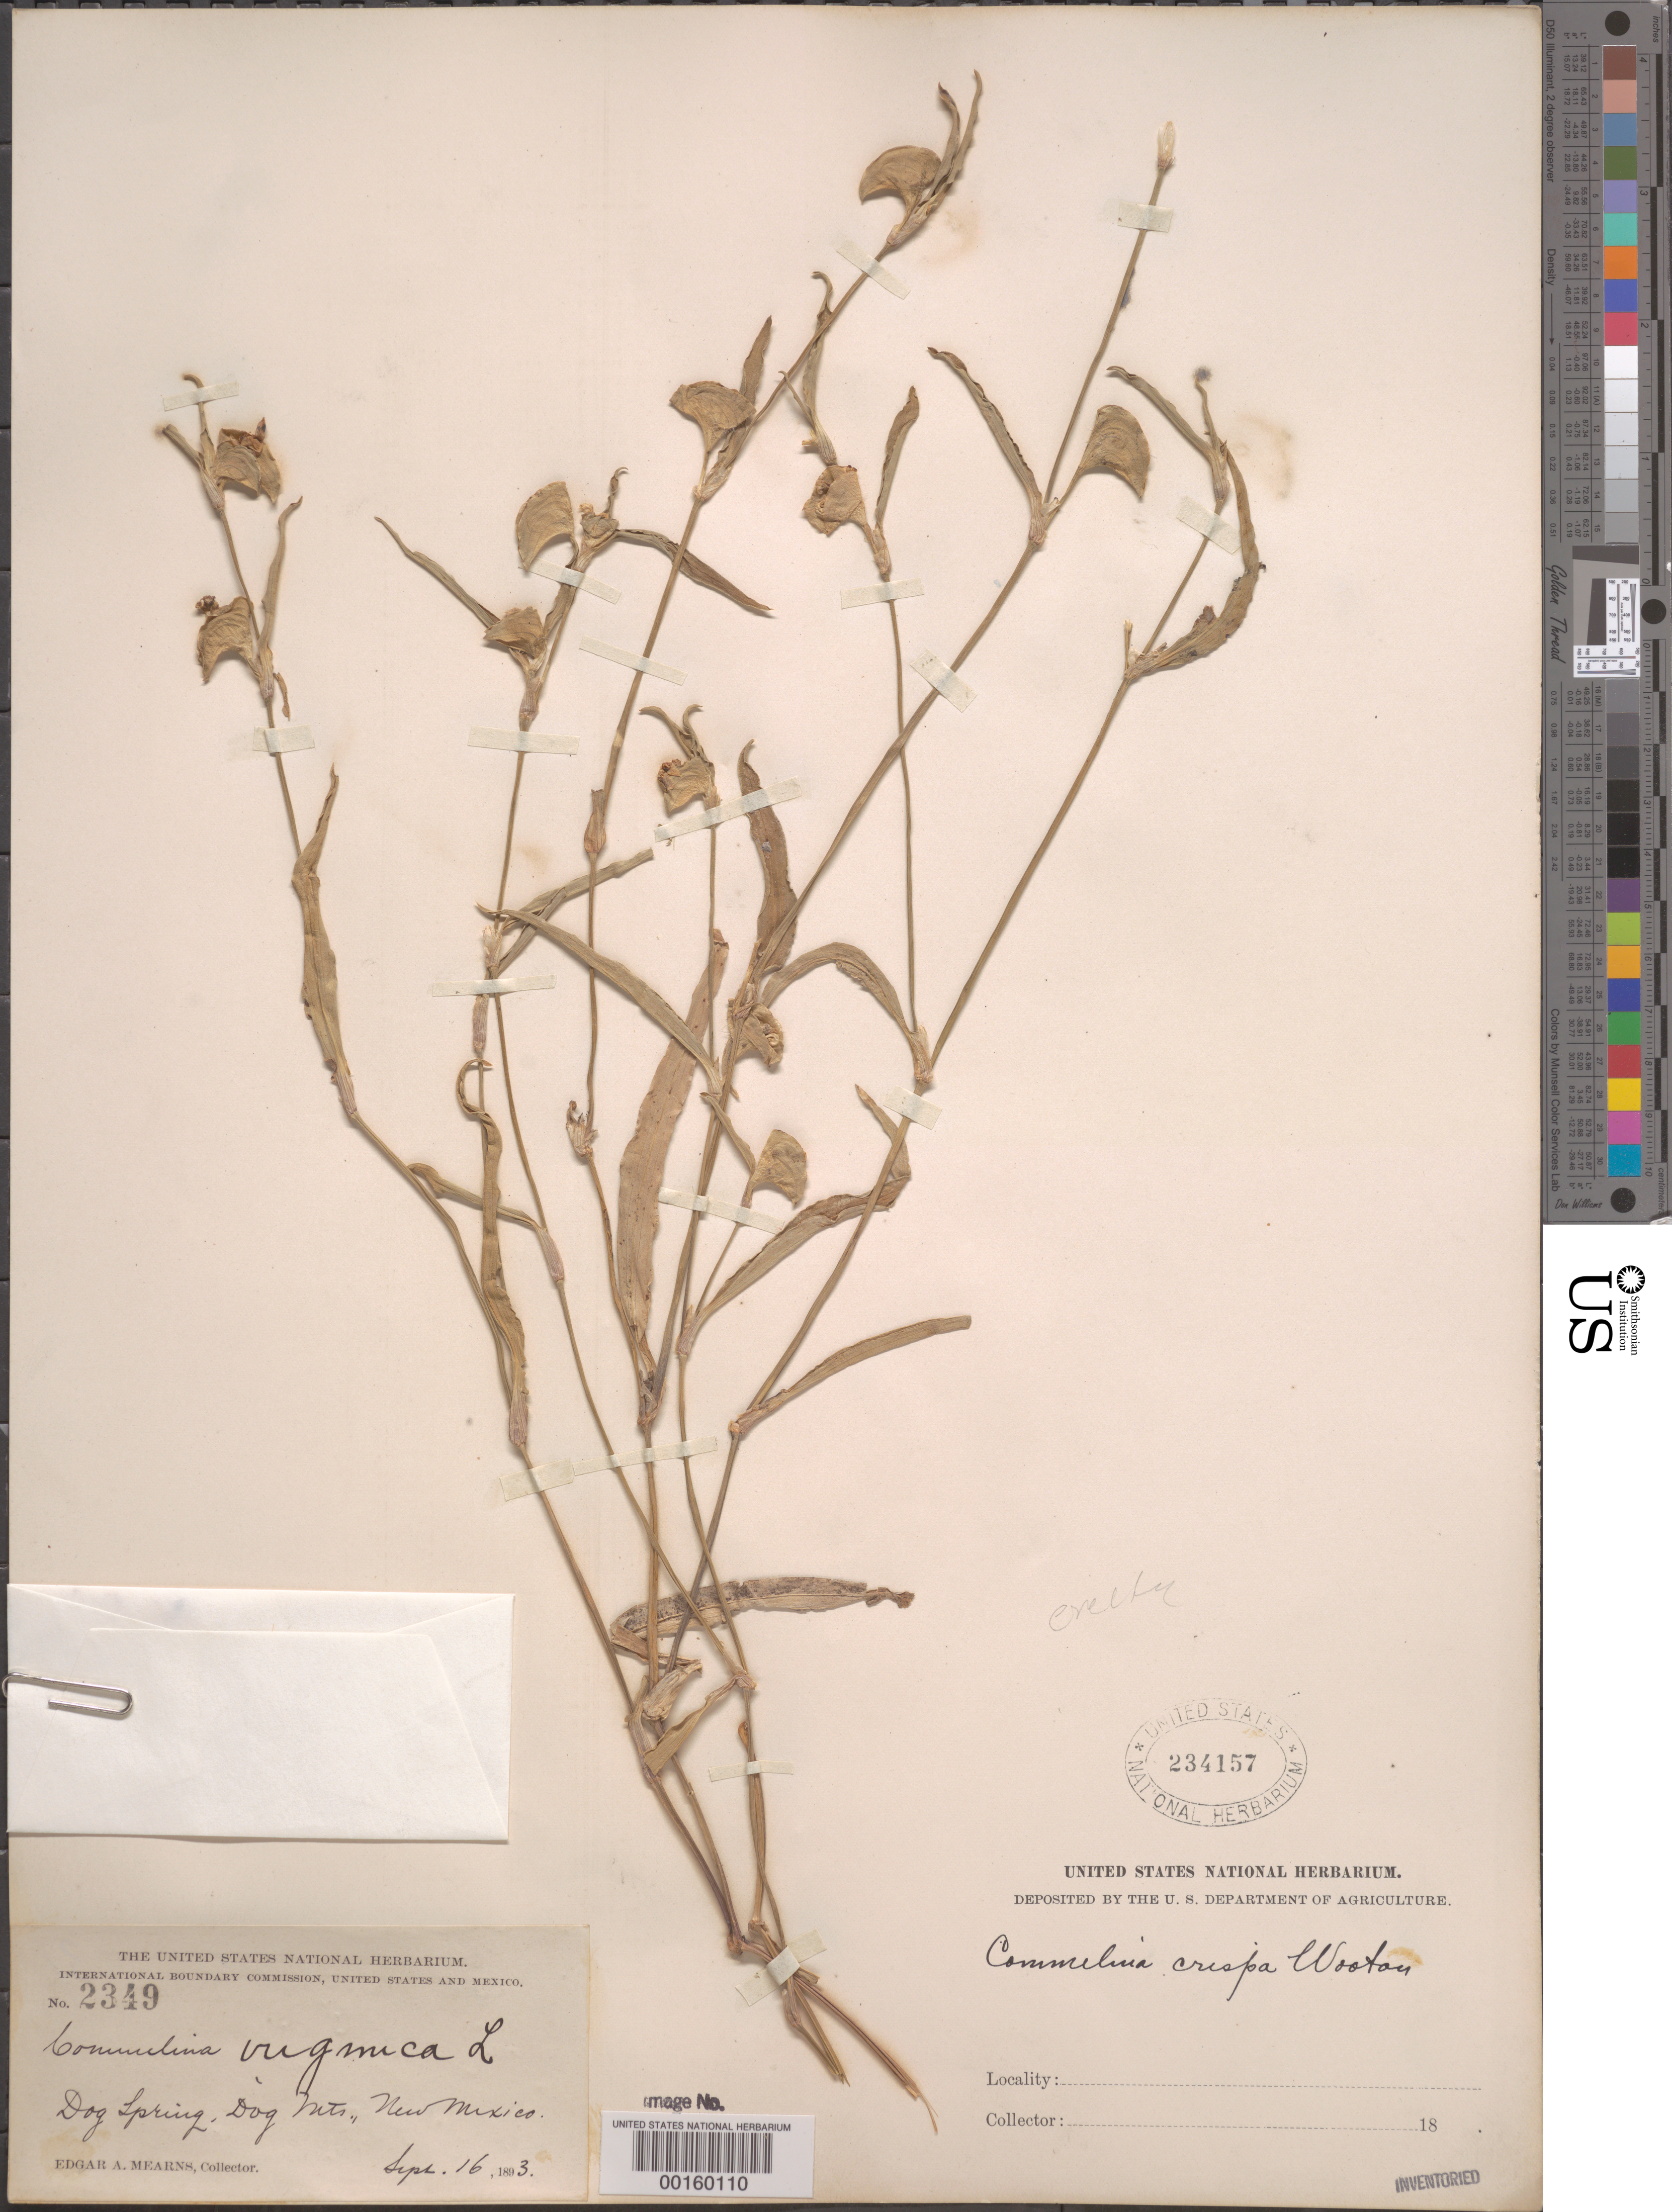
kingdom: Plantae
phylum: Tracheophyta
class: Liliopsida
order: Commelinales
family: Commelinaceae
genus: Commelina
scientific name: Commelina erecta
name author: L.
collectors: E. A. Mearns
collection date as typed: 16 Sep 1893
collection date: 1893-09-16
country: United States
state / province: New Mexico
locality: Dog spring, dog mts.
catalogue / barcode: US 234157